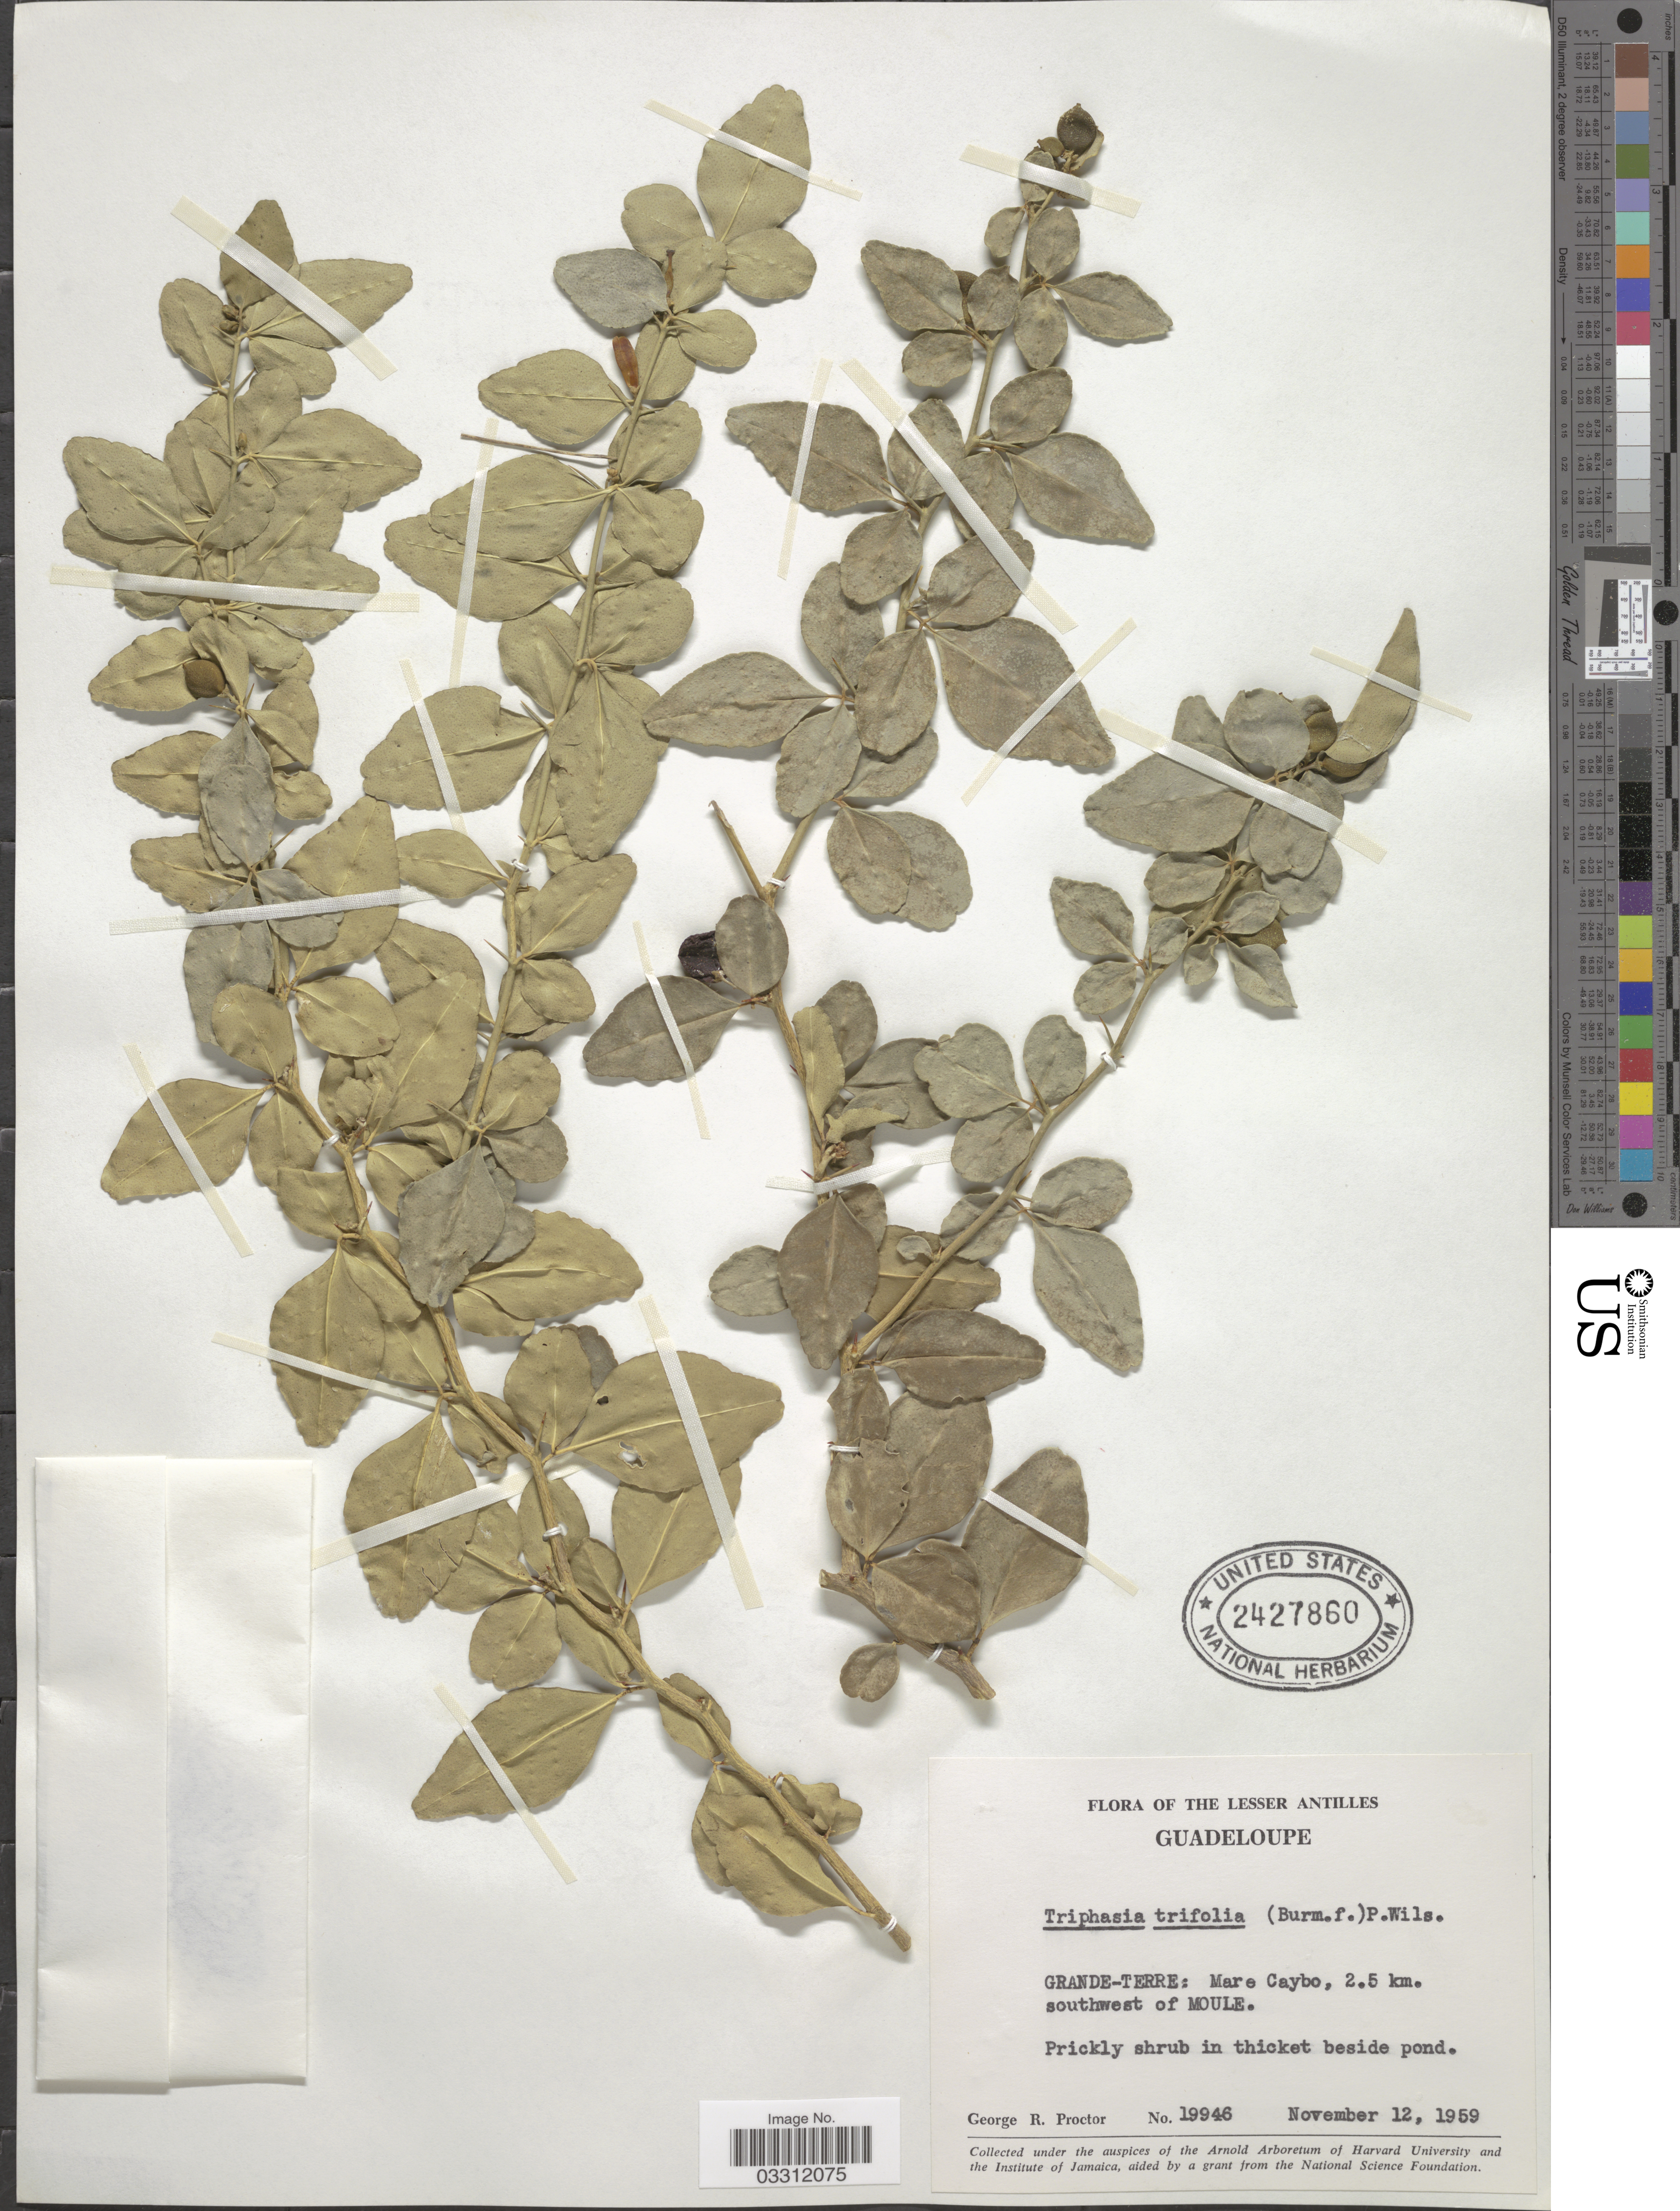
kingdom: Plantae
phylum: Tracheophyta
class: Magnoliopsida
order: Sapindales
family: Rutaceae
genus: Triphasia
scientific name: Triphasia trifoliata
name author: DC.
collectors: G. Proctor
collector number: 19946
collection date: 1959-11-12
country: Guadeloupe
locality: Grande-Terre: Mare Caybo, 2.5 km. southwest of Moule.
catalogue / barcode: US 2427860